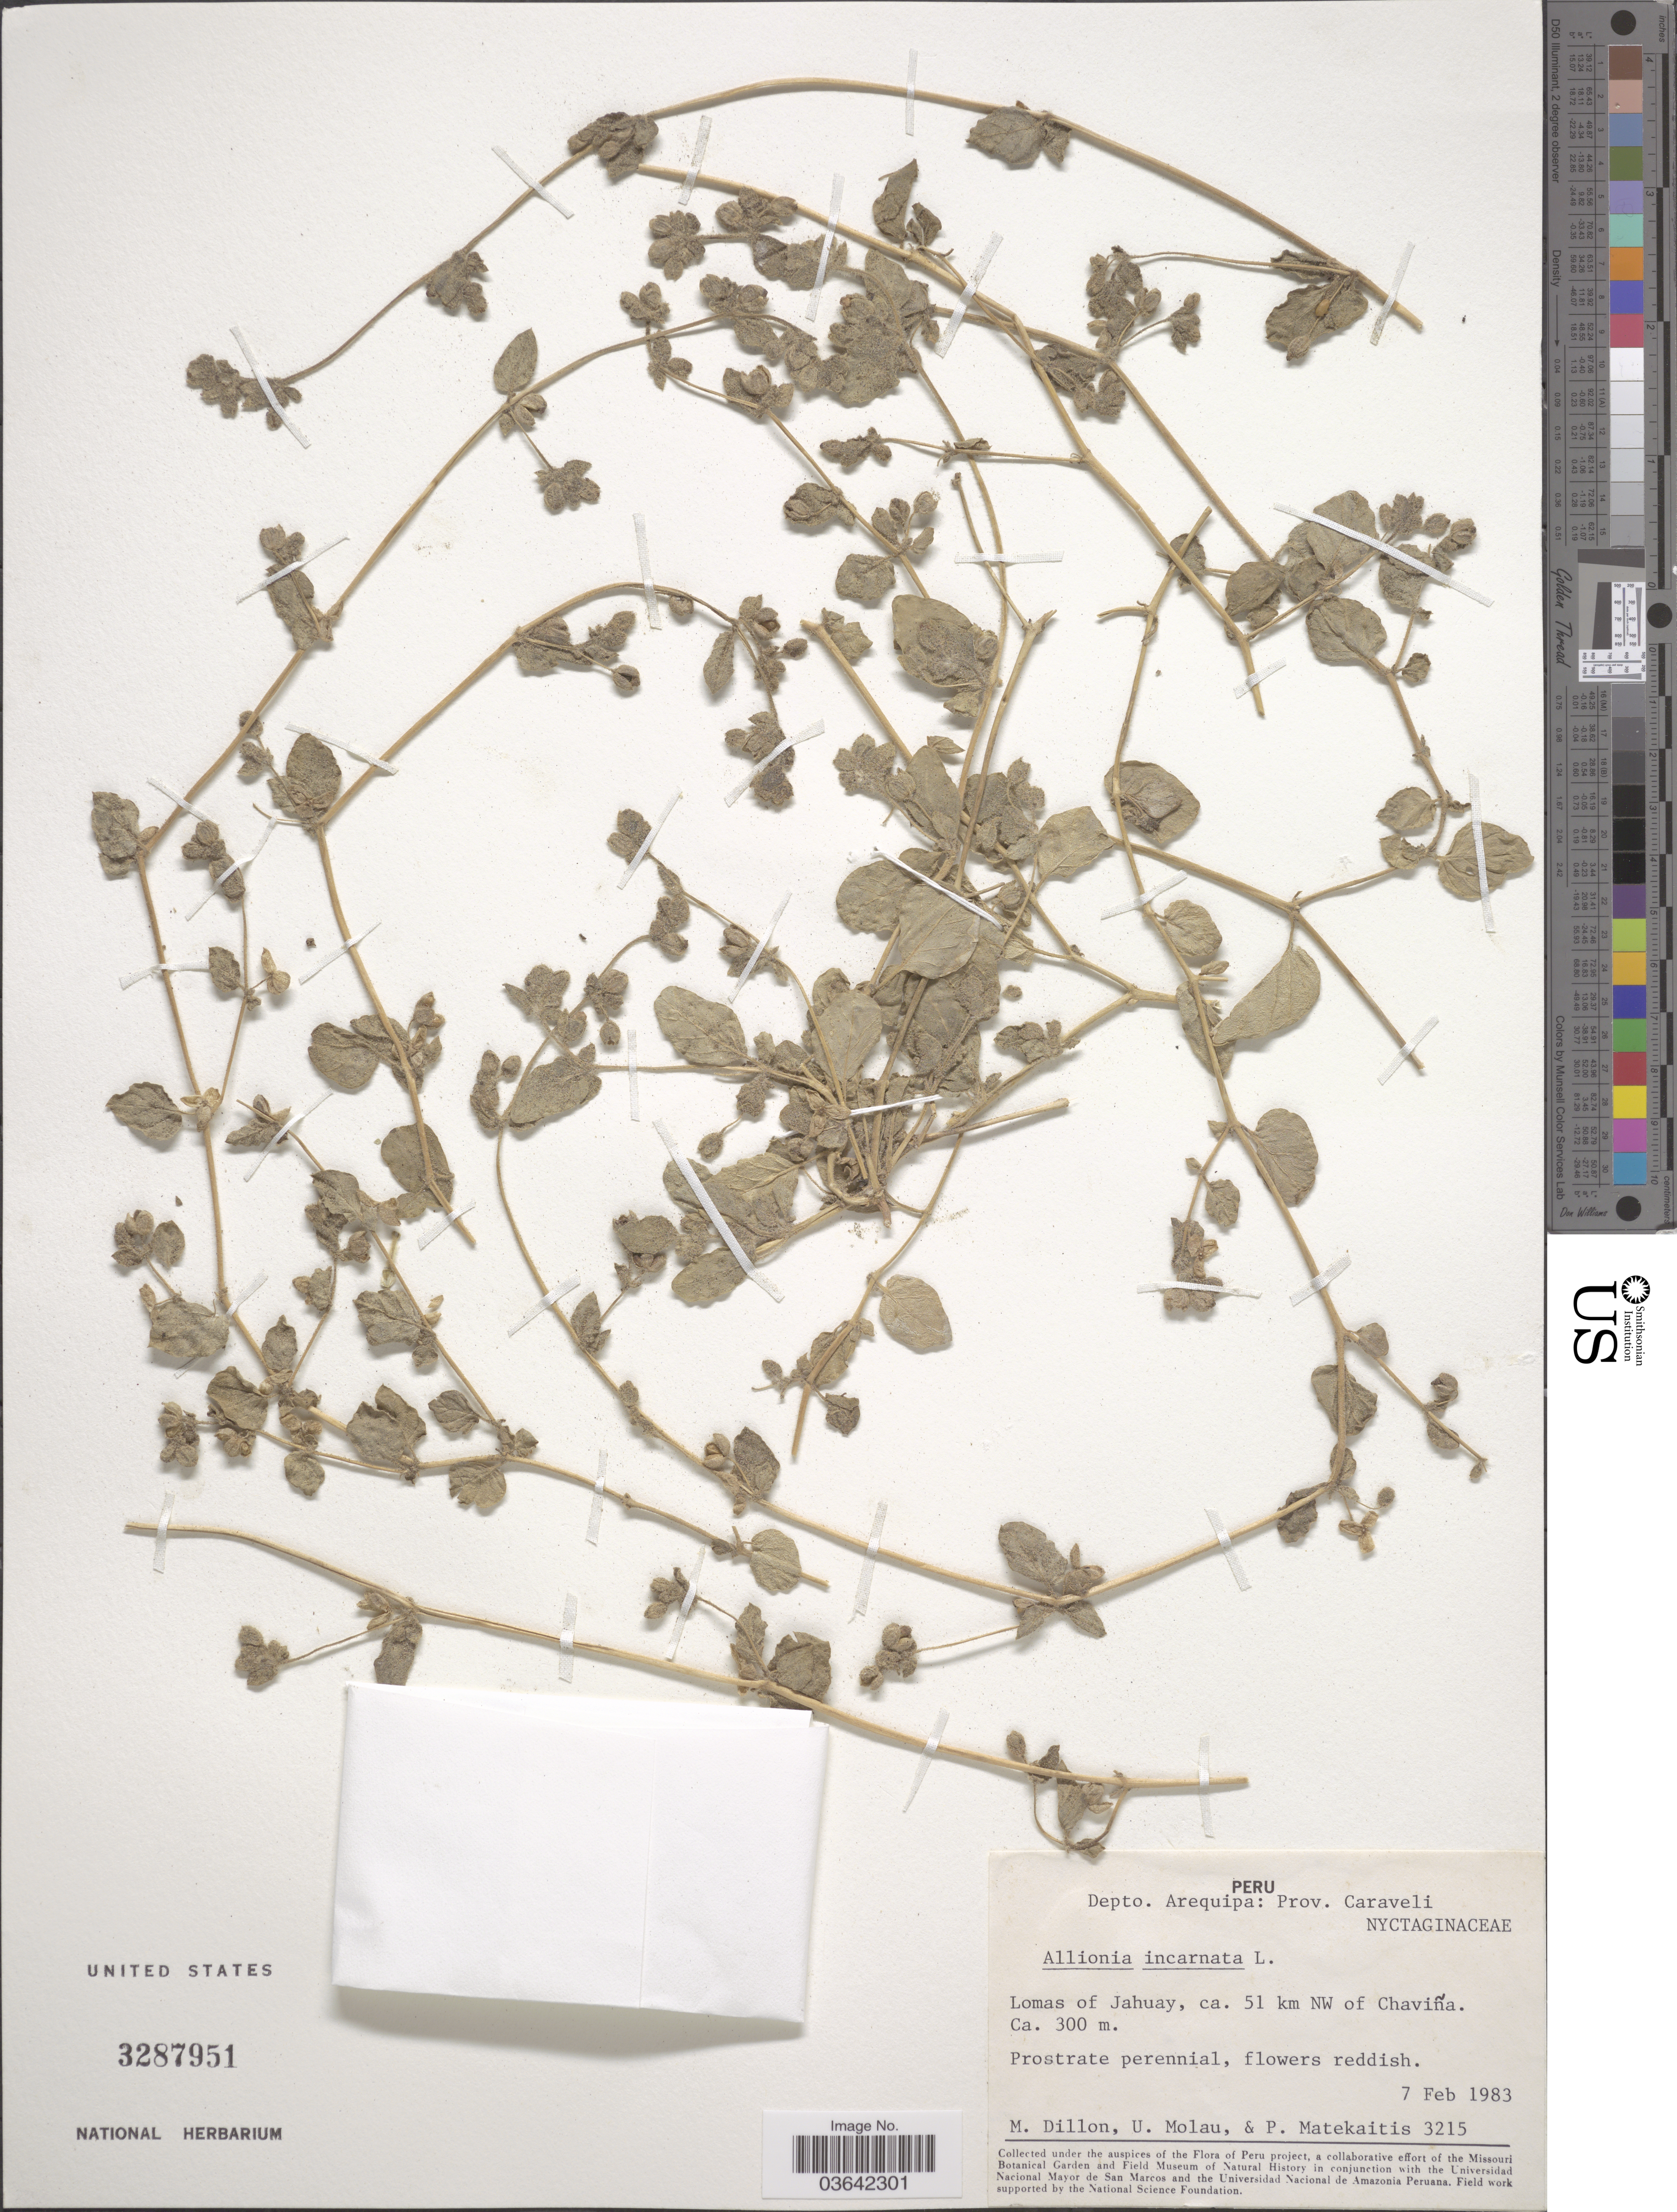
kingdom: Plantae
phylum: Tracheophyta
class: Magnoliopsida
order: Caryophyllales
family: Nyctaginaceae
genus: Allionia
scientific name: Allionia incarnata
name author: L.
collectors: M. O. Dillon, U. Molau & P. Matekaitis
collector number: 3215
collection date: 1983-02-07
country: Peru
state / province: Arequipa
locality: Depto. Arequipa: Prov. Caraveli. Lomas of Jahuay, ca. 51 km NW of Chaviña.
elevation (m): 300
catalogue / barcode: US 3287951